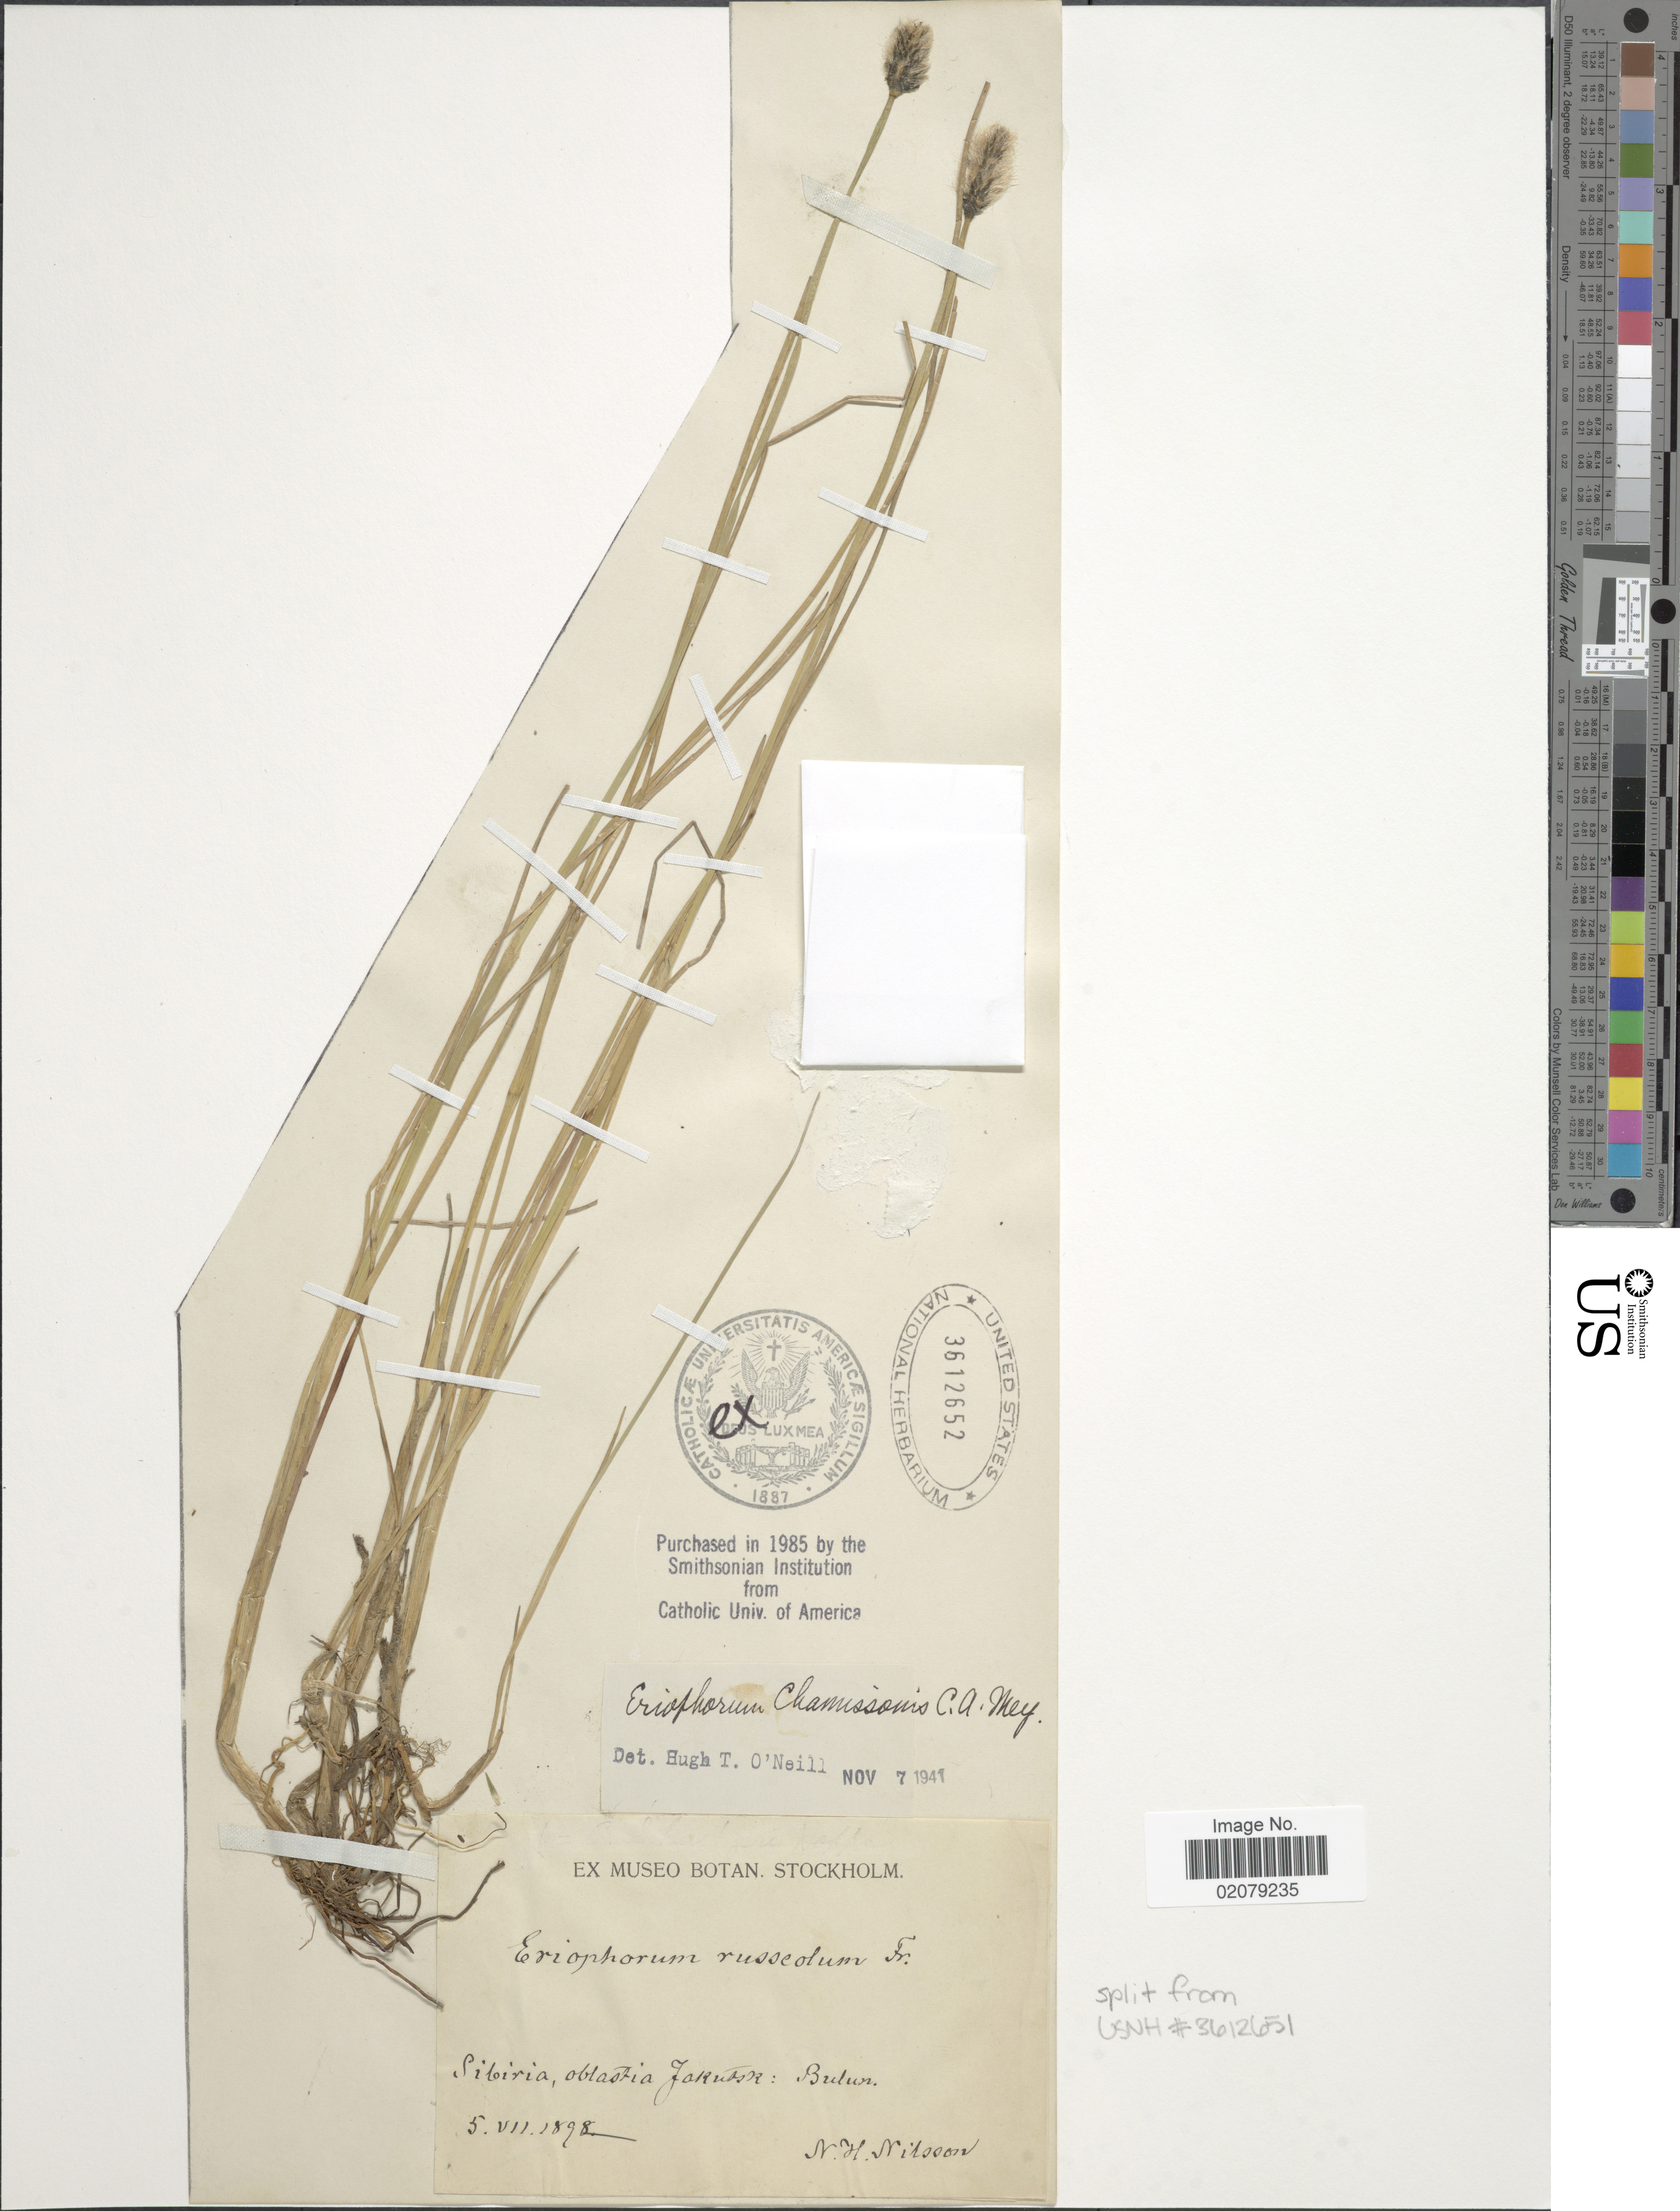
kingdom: Plantae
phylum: Tracheophyta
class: Liliopsida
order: Poales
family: Cyperaceae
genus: Eriophorum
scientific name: Eriophorum chamissonis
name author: C.A. Mey.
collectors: N. H. Nilsson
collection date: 1898-07-05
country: Russian Federation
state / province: Sakha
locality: Sibiria, oblastia Jaruska: Bulur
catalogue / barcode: US 3612652